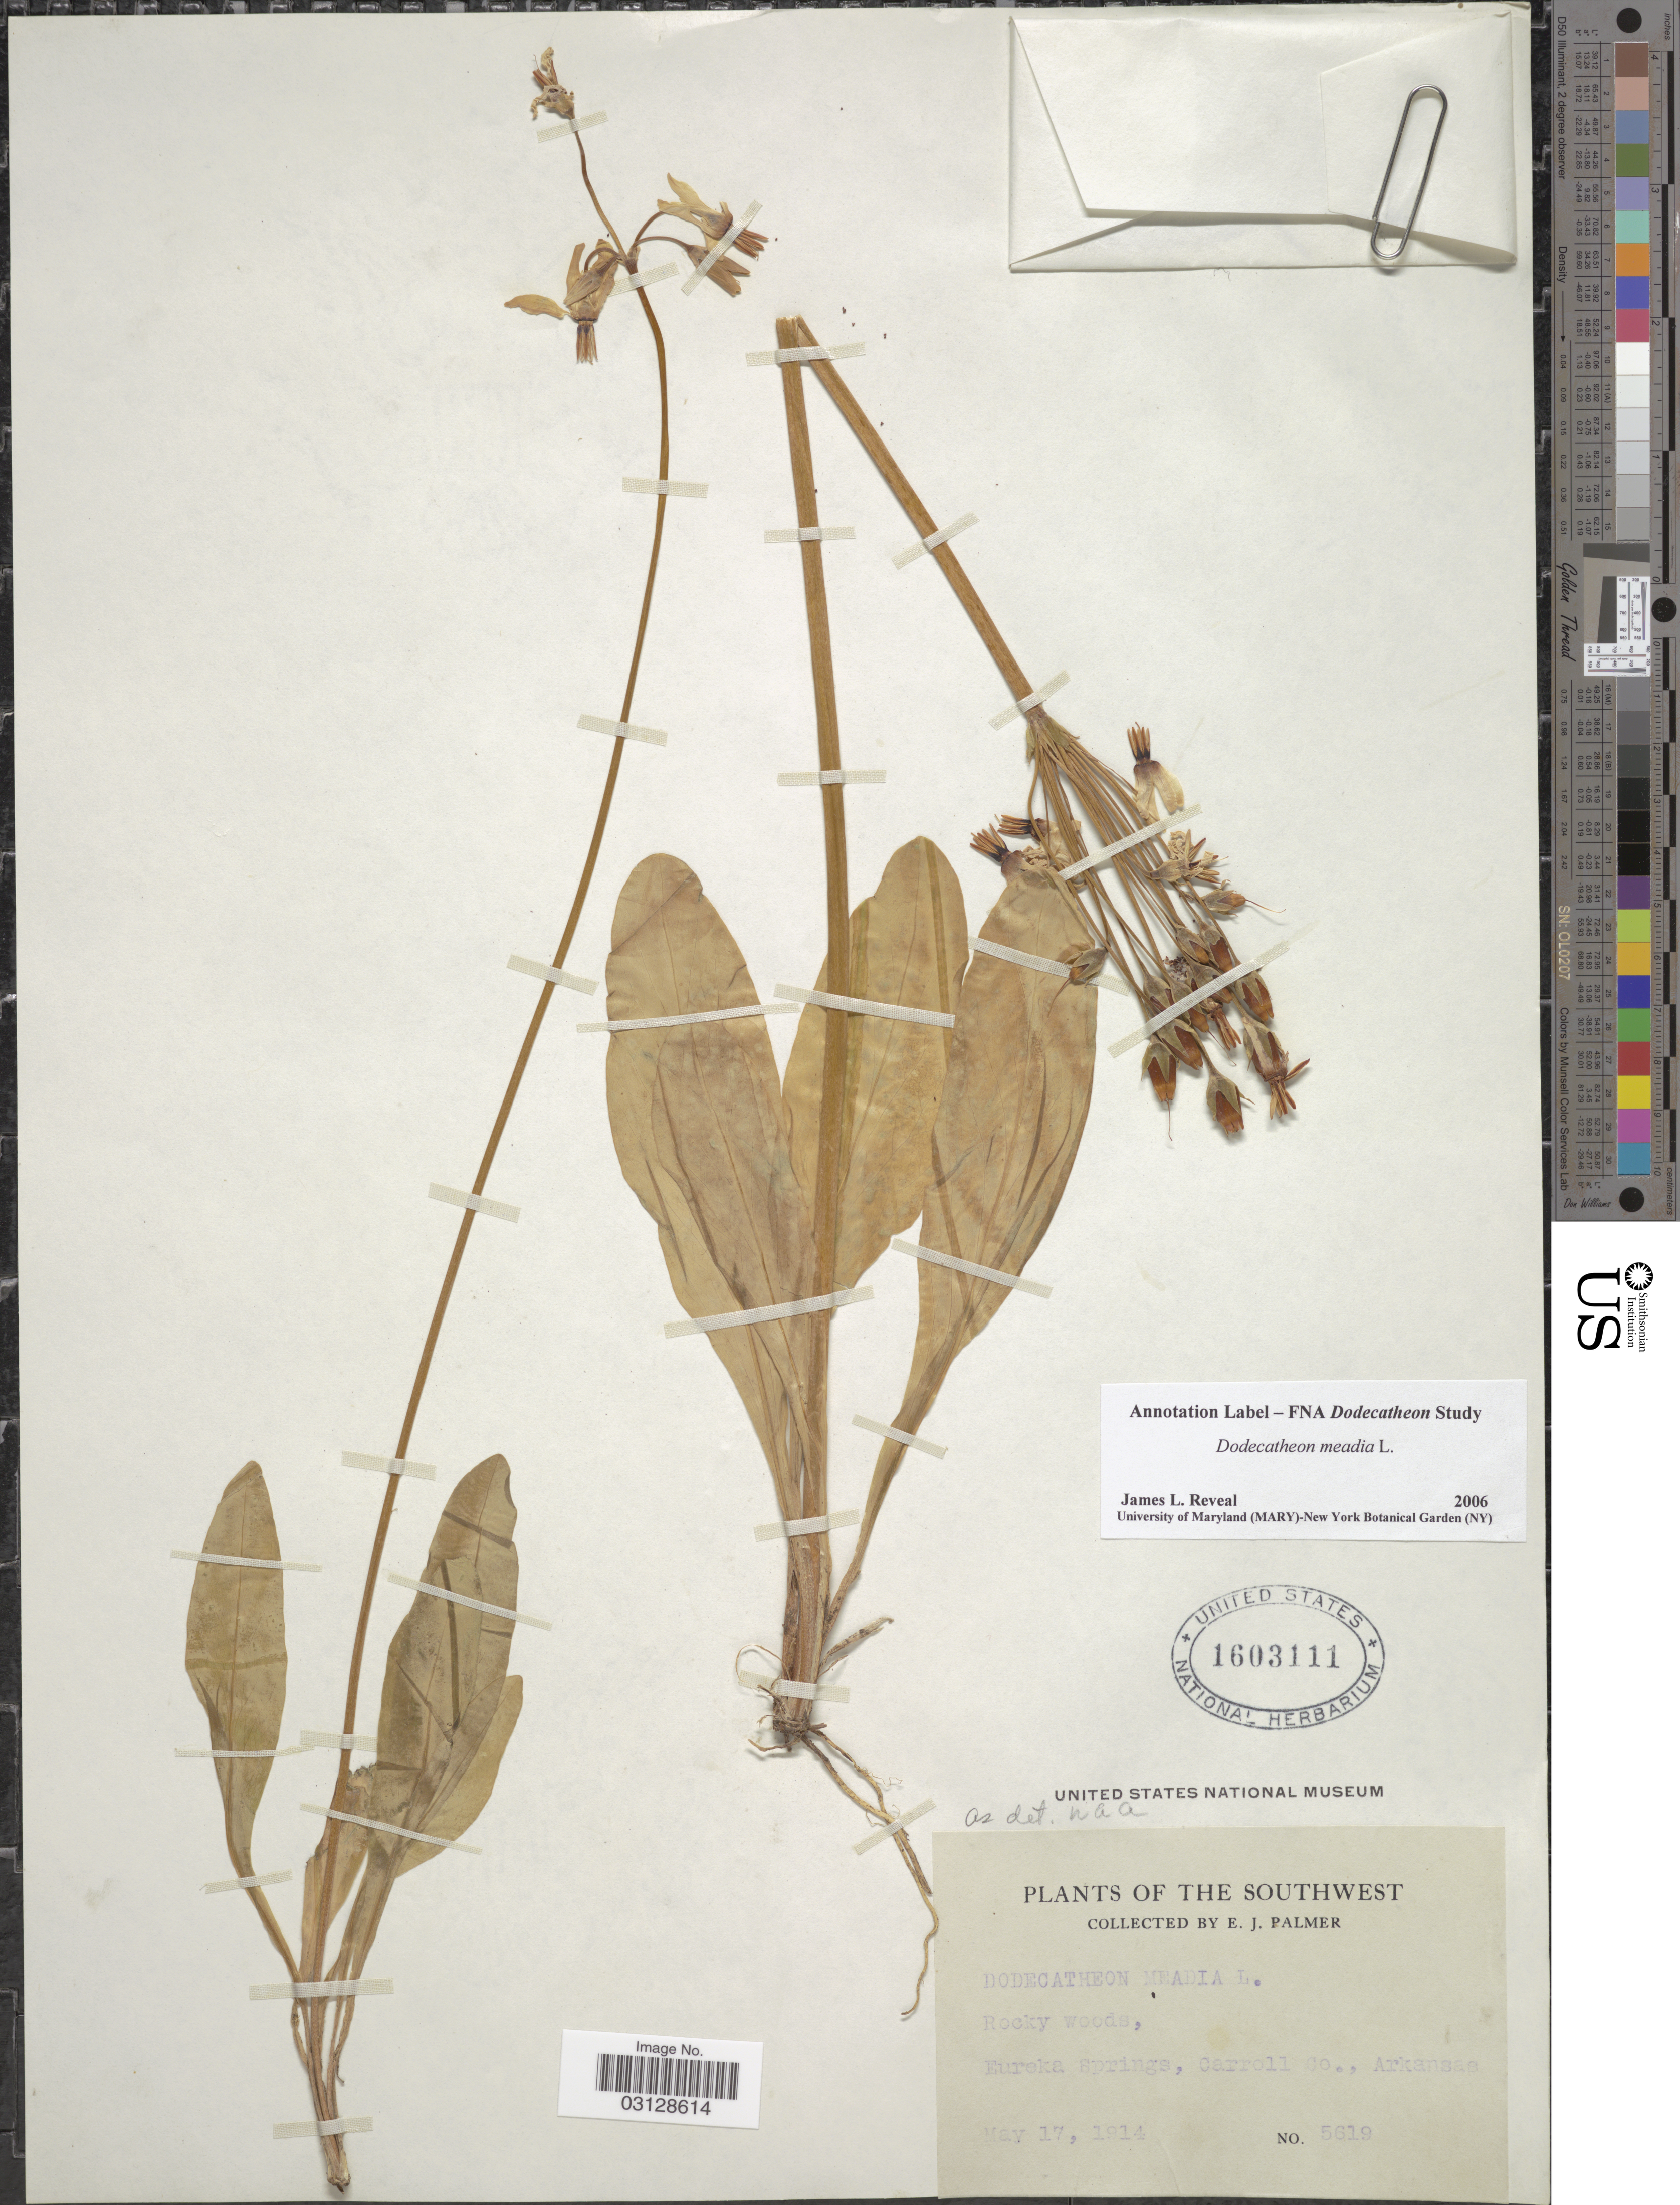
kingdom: Plantae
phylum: Tracheophyta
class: Magnoliopsida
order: Ericales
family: Primulaceae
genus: Dodecatheon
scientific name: Dodecatheon meadia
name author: L.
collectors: E. J. Palmer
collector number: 5619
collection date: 1914-05-17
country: United States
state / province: Arkansas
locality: Southwest. Eureka Springs, Carroll Co.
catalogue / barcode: US 1603111